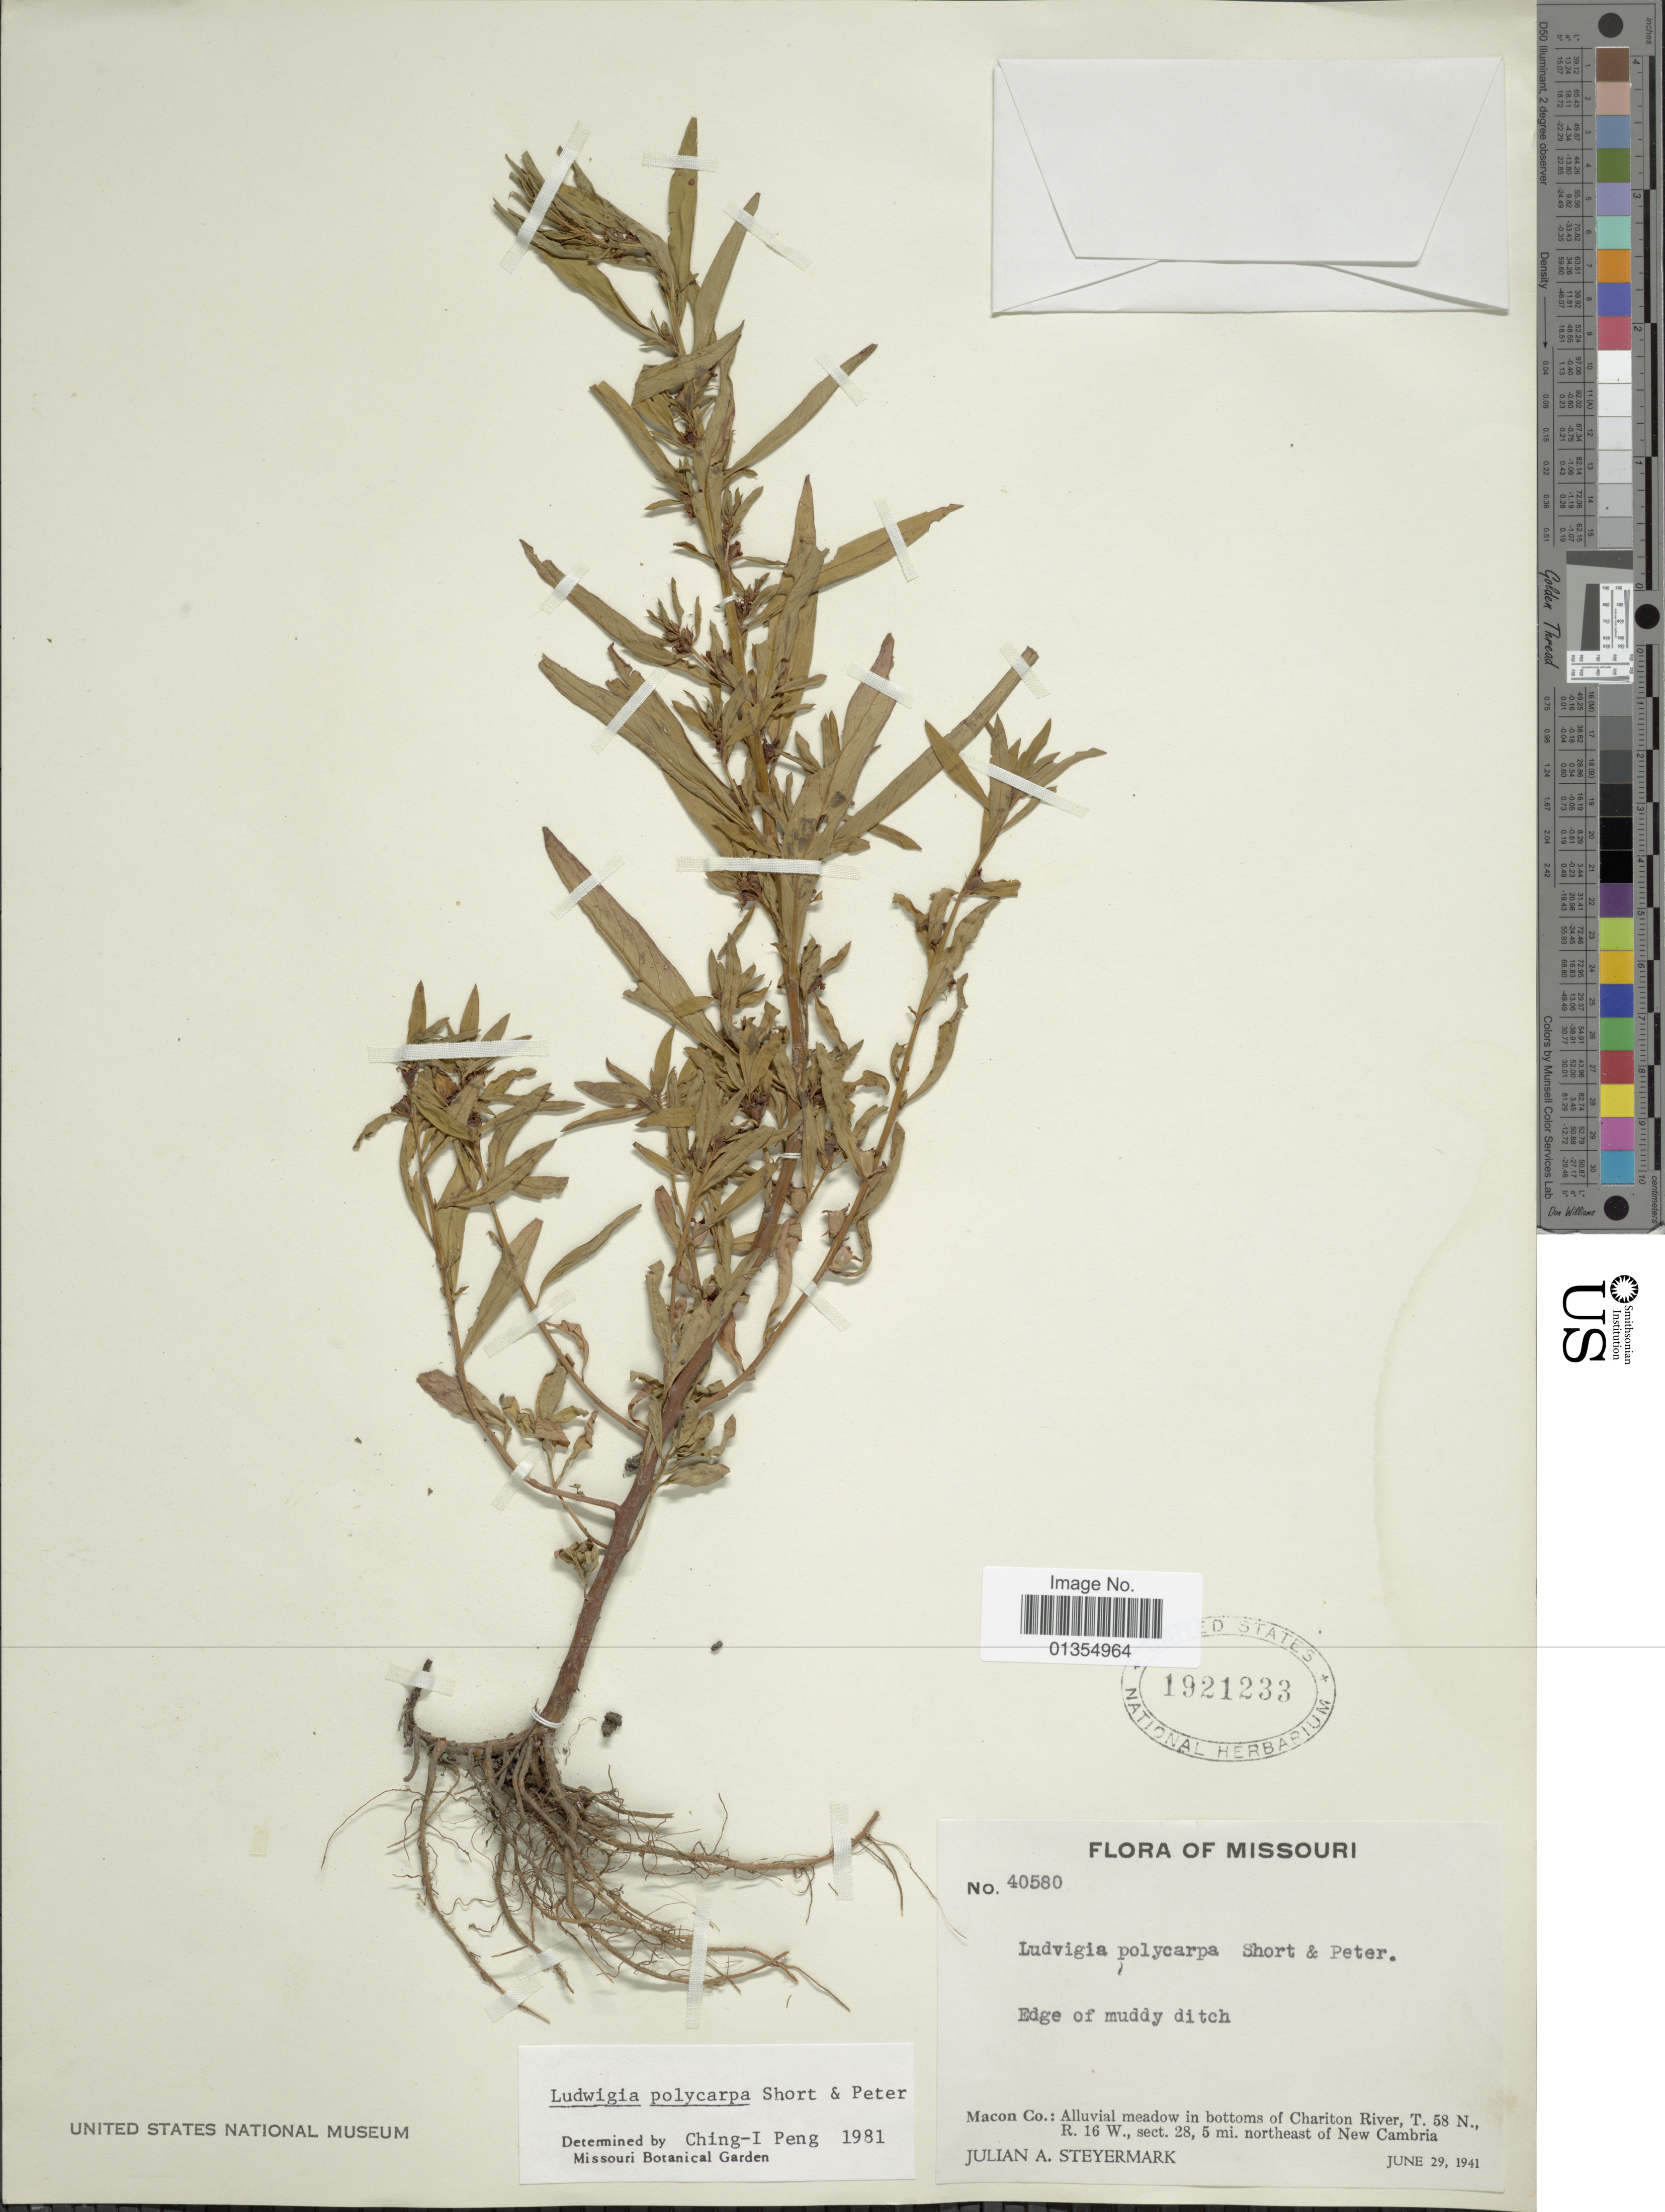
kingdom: Plantae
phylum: Tracheophyta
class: Magnoliopsida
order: Myrtales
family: Onagraceae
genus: Ludwigia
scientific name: Ludwigia polycarpa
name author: Short & R. Peter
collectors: J. Steyermark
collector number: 40580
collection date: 1941-06-29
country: United States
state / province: Missouri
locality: Macon Co: alluvial meadow in bottoms of Chariton River, T.58N., R.16W., sect. 28.5 mi northeast of New Cambria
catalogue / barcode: US 1921233